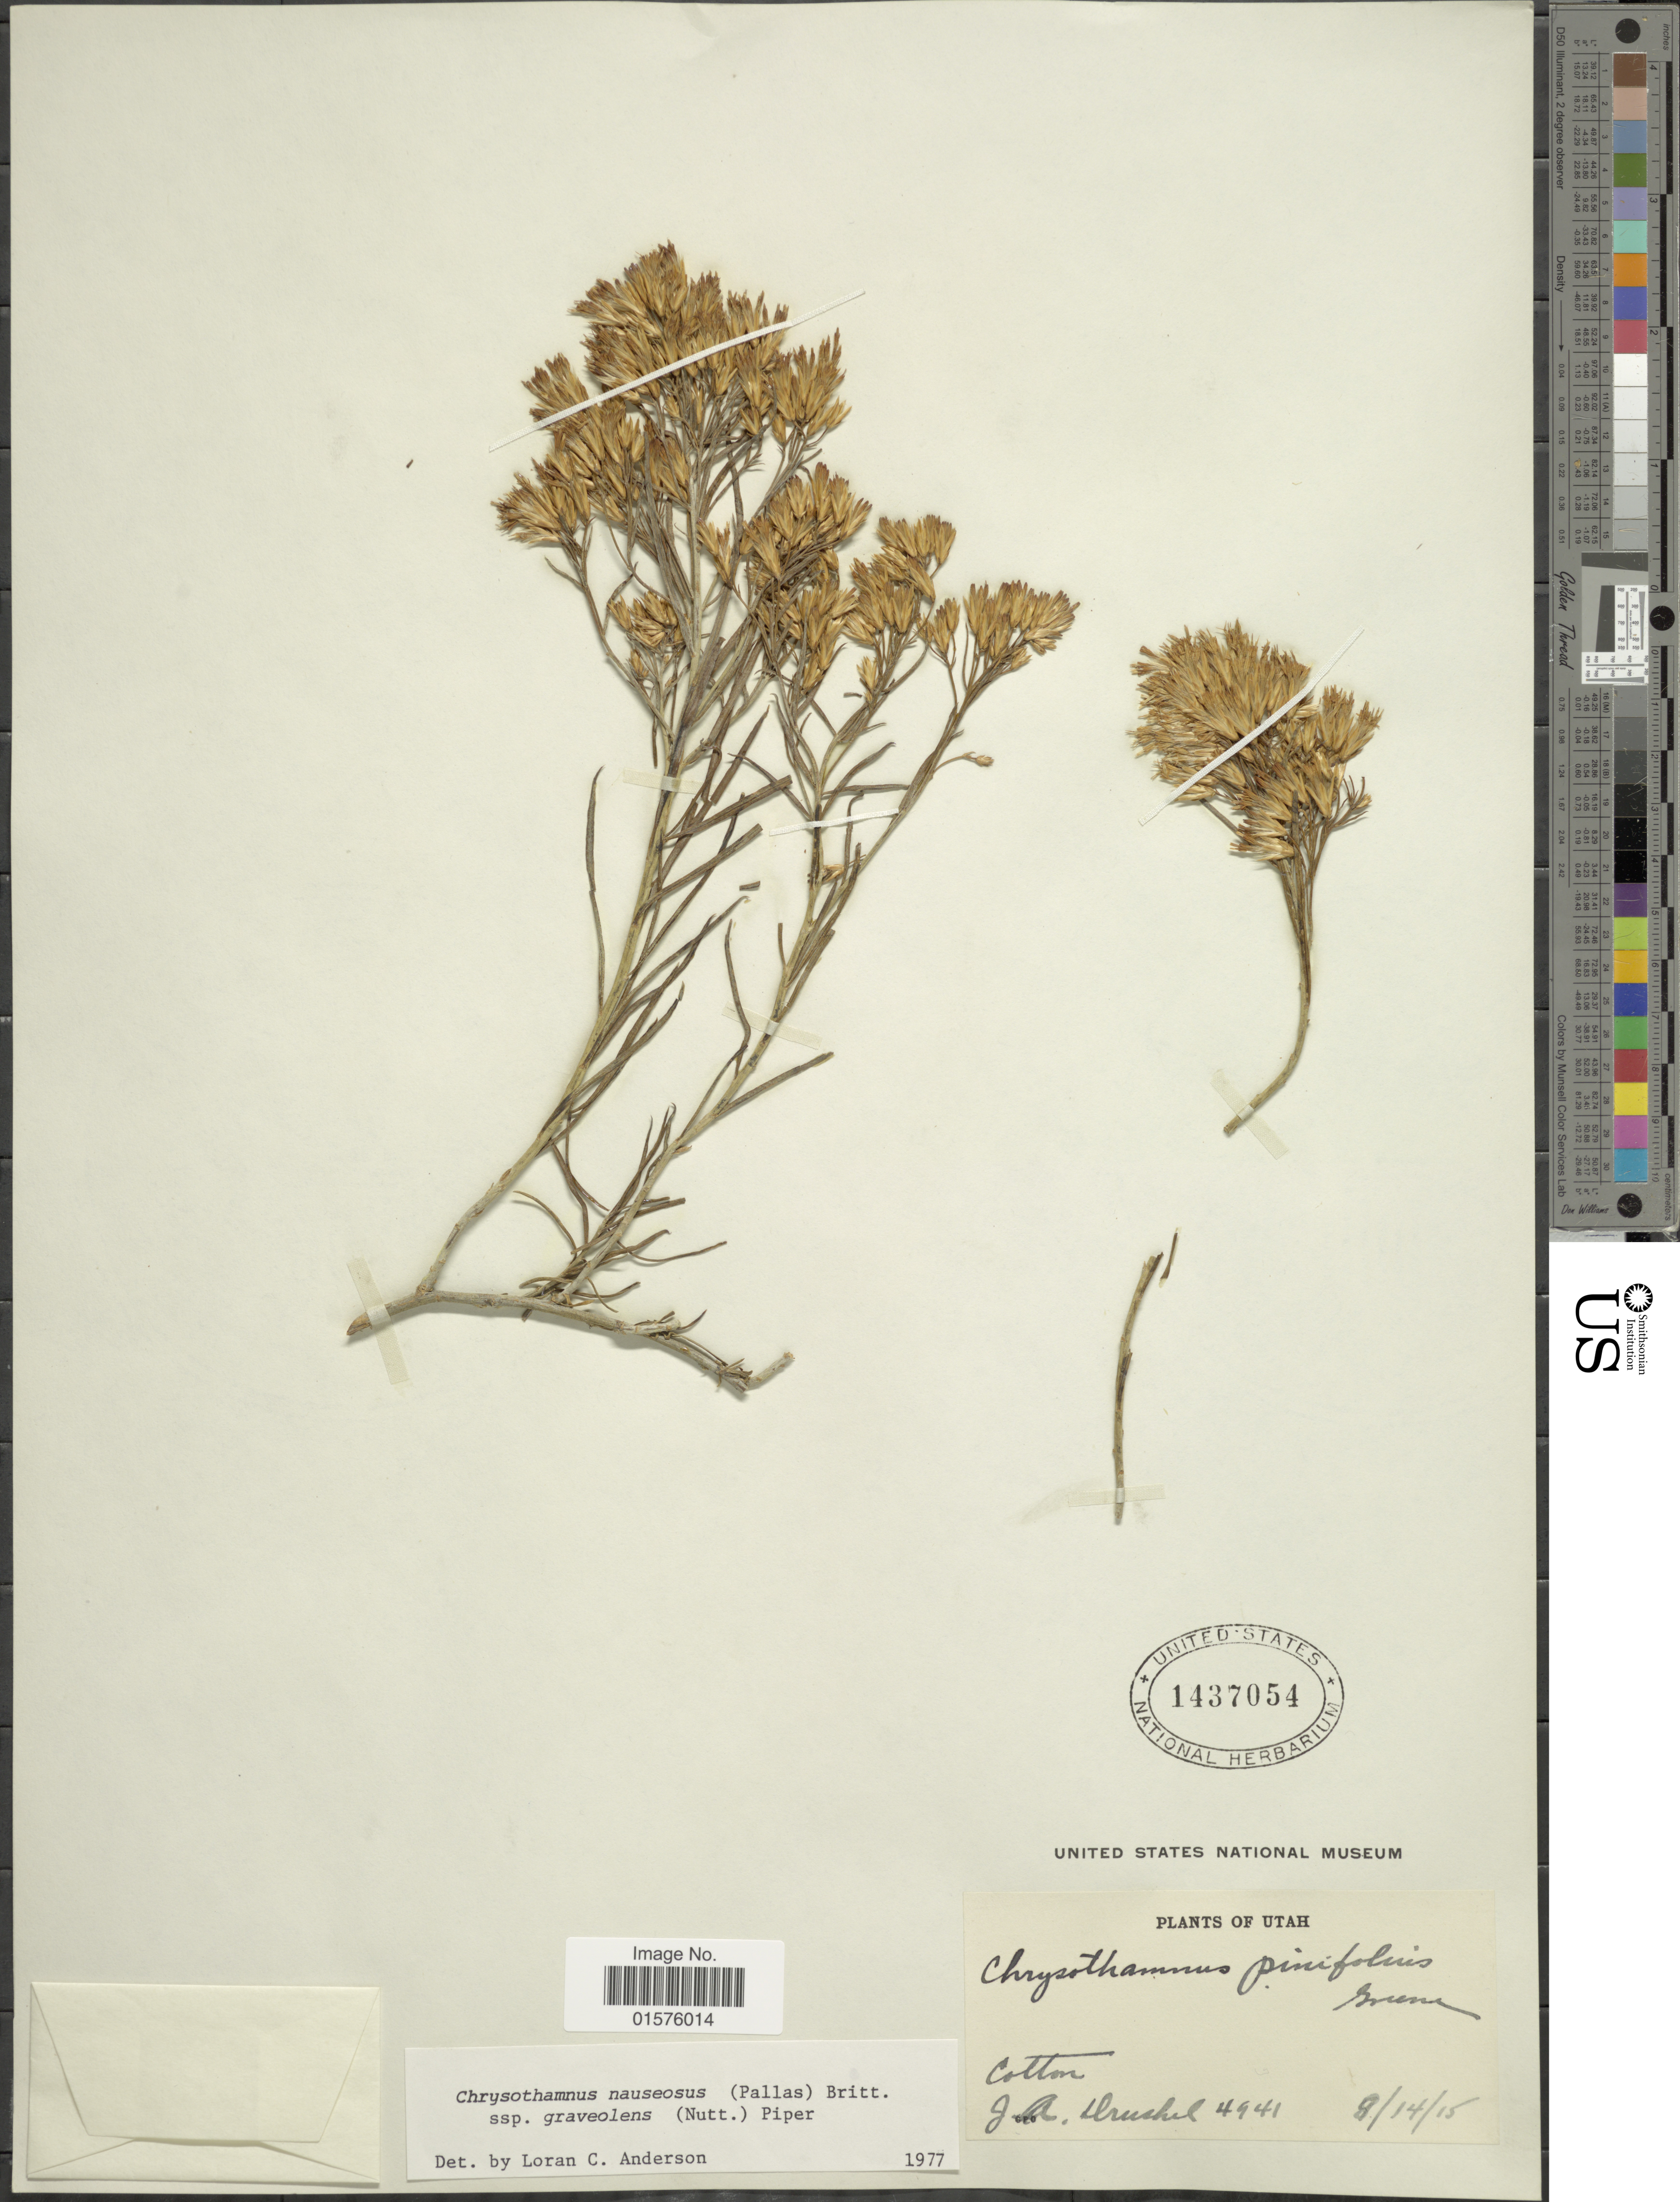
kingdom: Plantae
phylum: Tracheophyta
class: Magnoliopsida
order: Asterales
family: Asteraceae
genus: Ericameria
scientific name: Ericameria nauseosa var. graveolens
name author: (Nutt.) Reveal & Schuyler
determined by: Urbatsch, Lowell E., Curator (LSU), Louisiana State University (UNITED STATES)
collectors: J. Druchel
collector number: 4941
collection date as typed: Transcribed d/m/y: 14/8/15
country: United States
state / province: Utah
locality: Colton.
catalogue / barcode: US 1437054